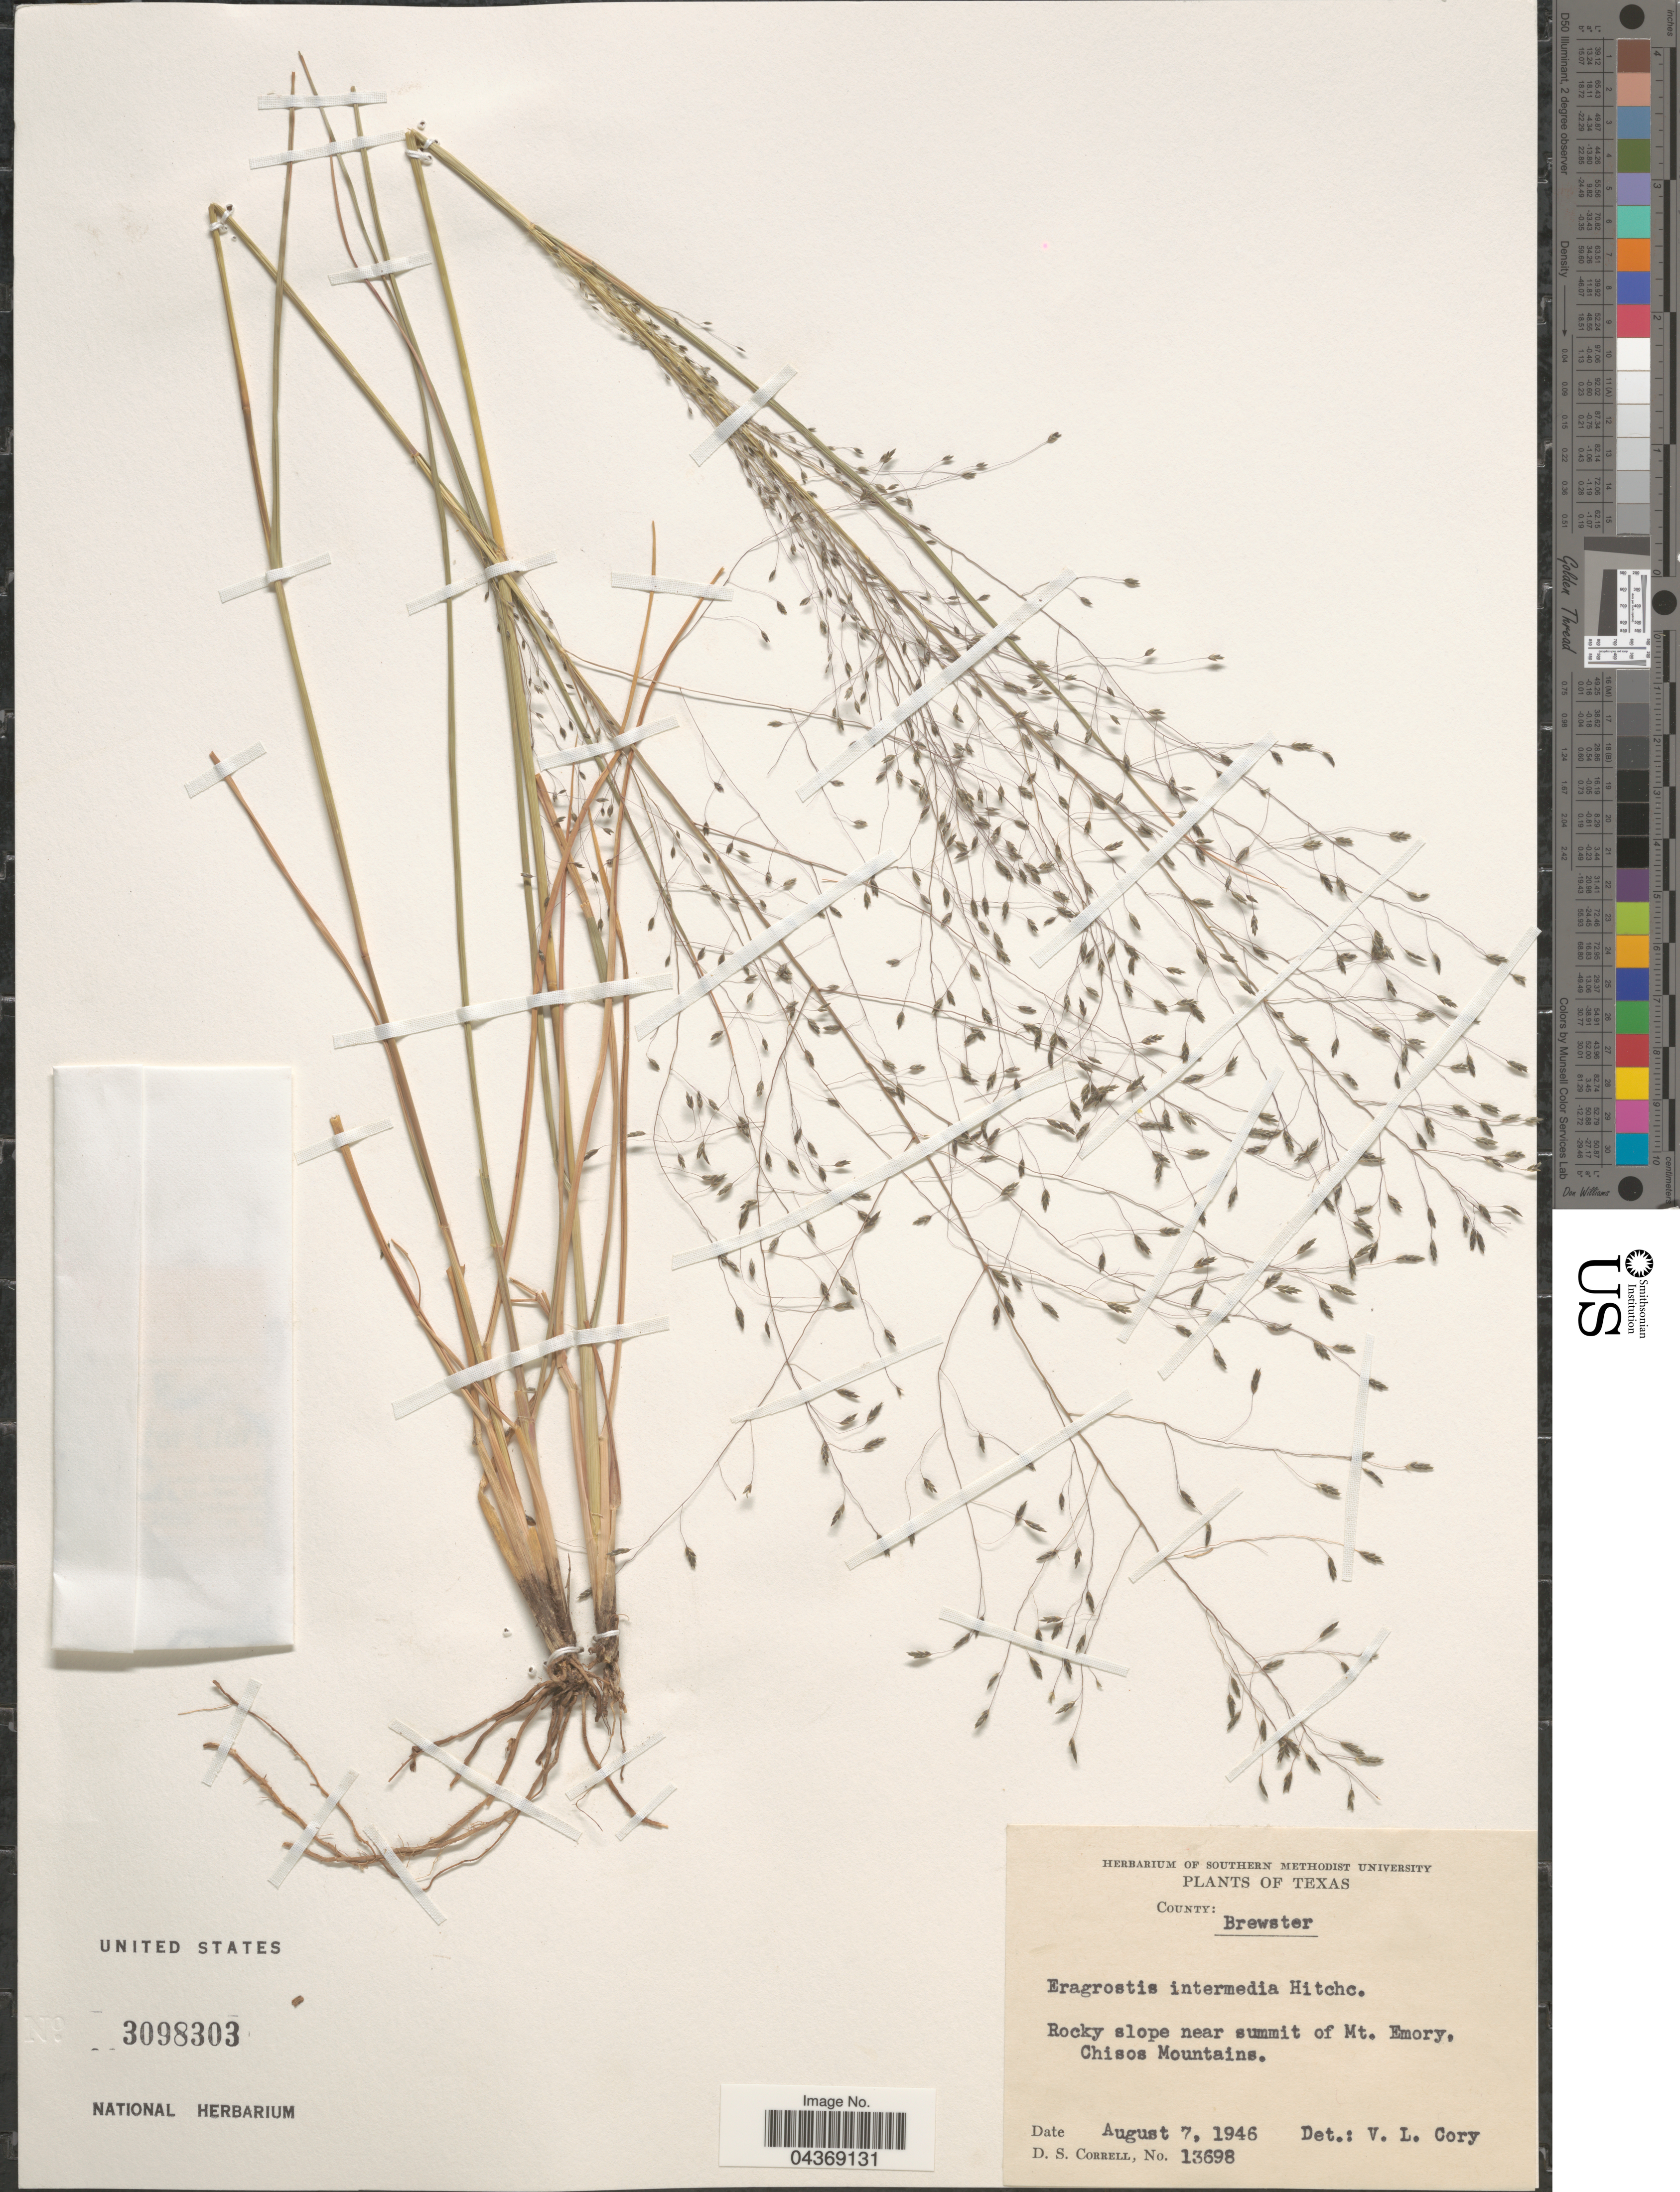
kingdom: Plantae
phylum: Tracheophyta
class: Liliopsida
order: Poales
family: Poaceae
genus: Eragrostis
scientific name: Eragrostis intermedia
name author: Hitchc.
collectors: D. S. Correll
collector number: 13698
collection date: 1946-08-07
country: United States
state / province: Texas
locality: County: Brewster. Rocky slope near summit of Mt. Emory, Chisos Mountains.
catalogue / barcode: US 3098303